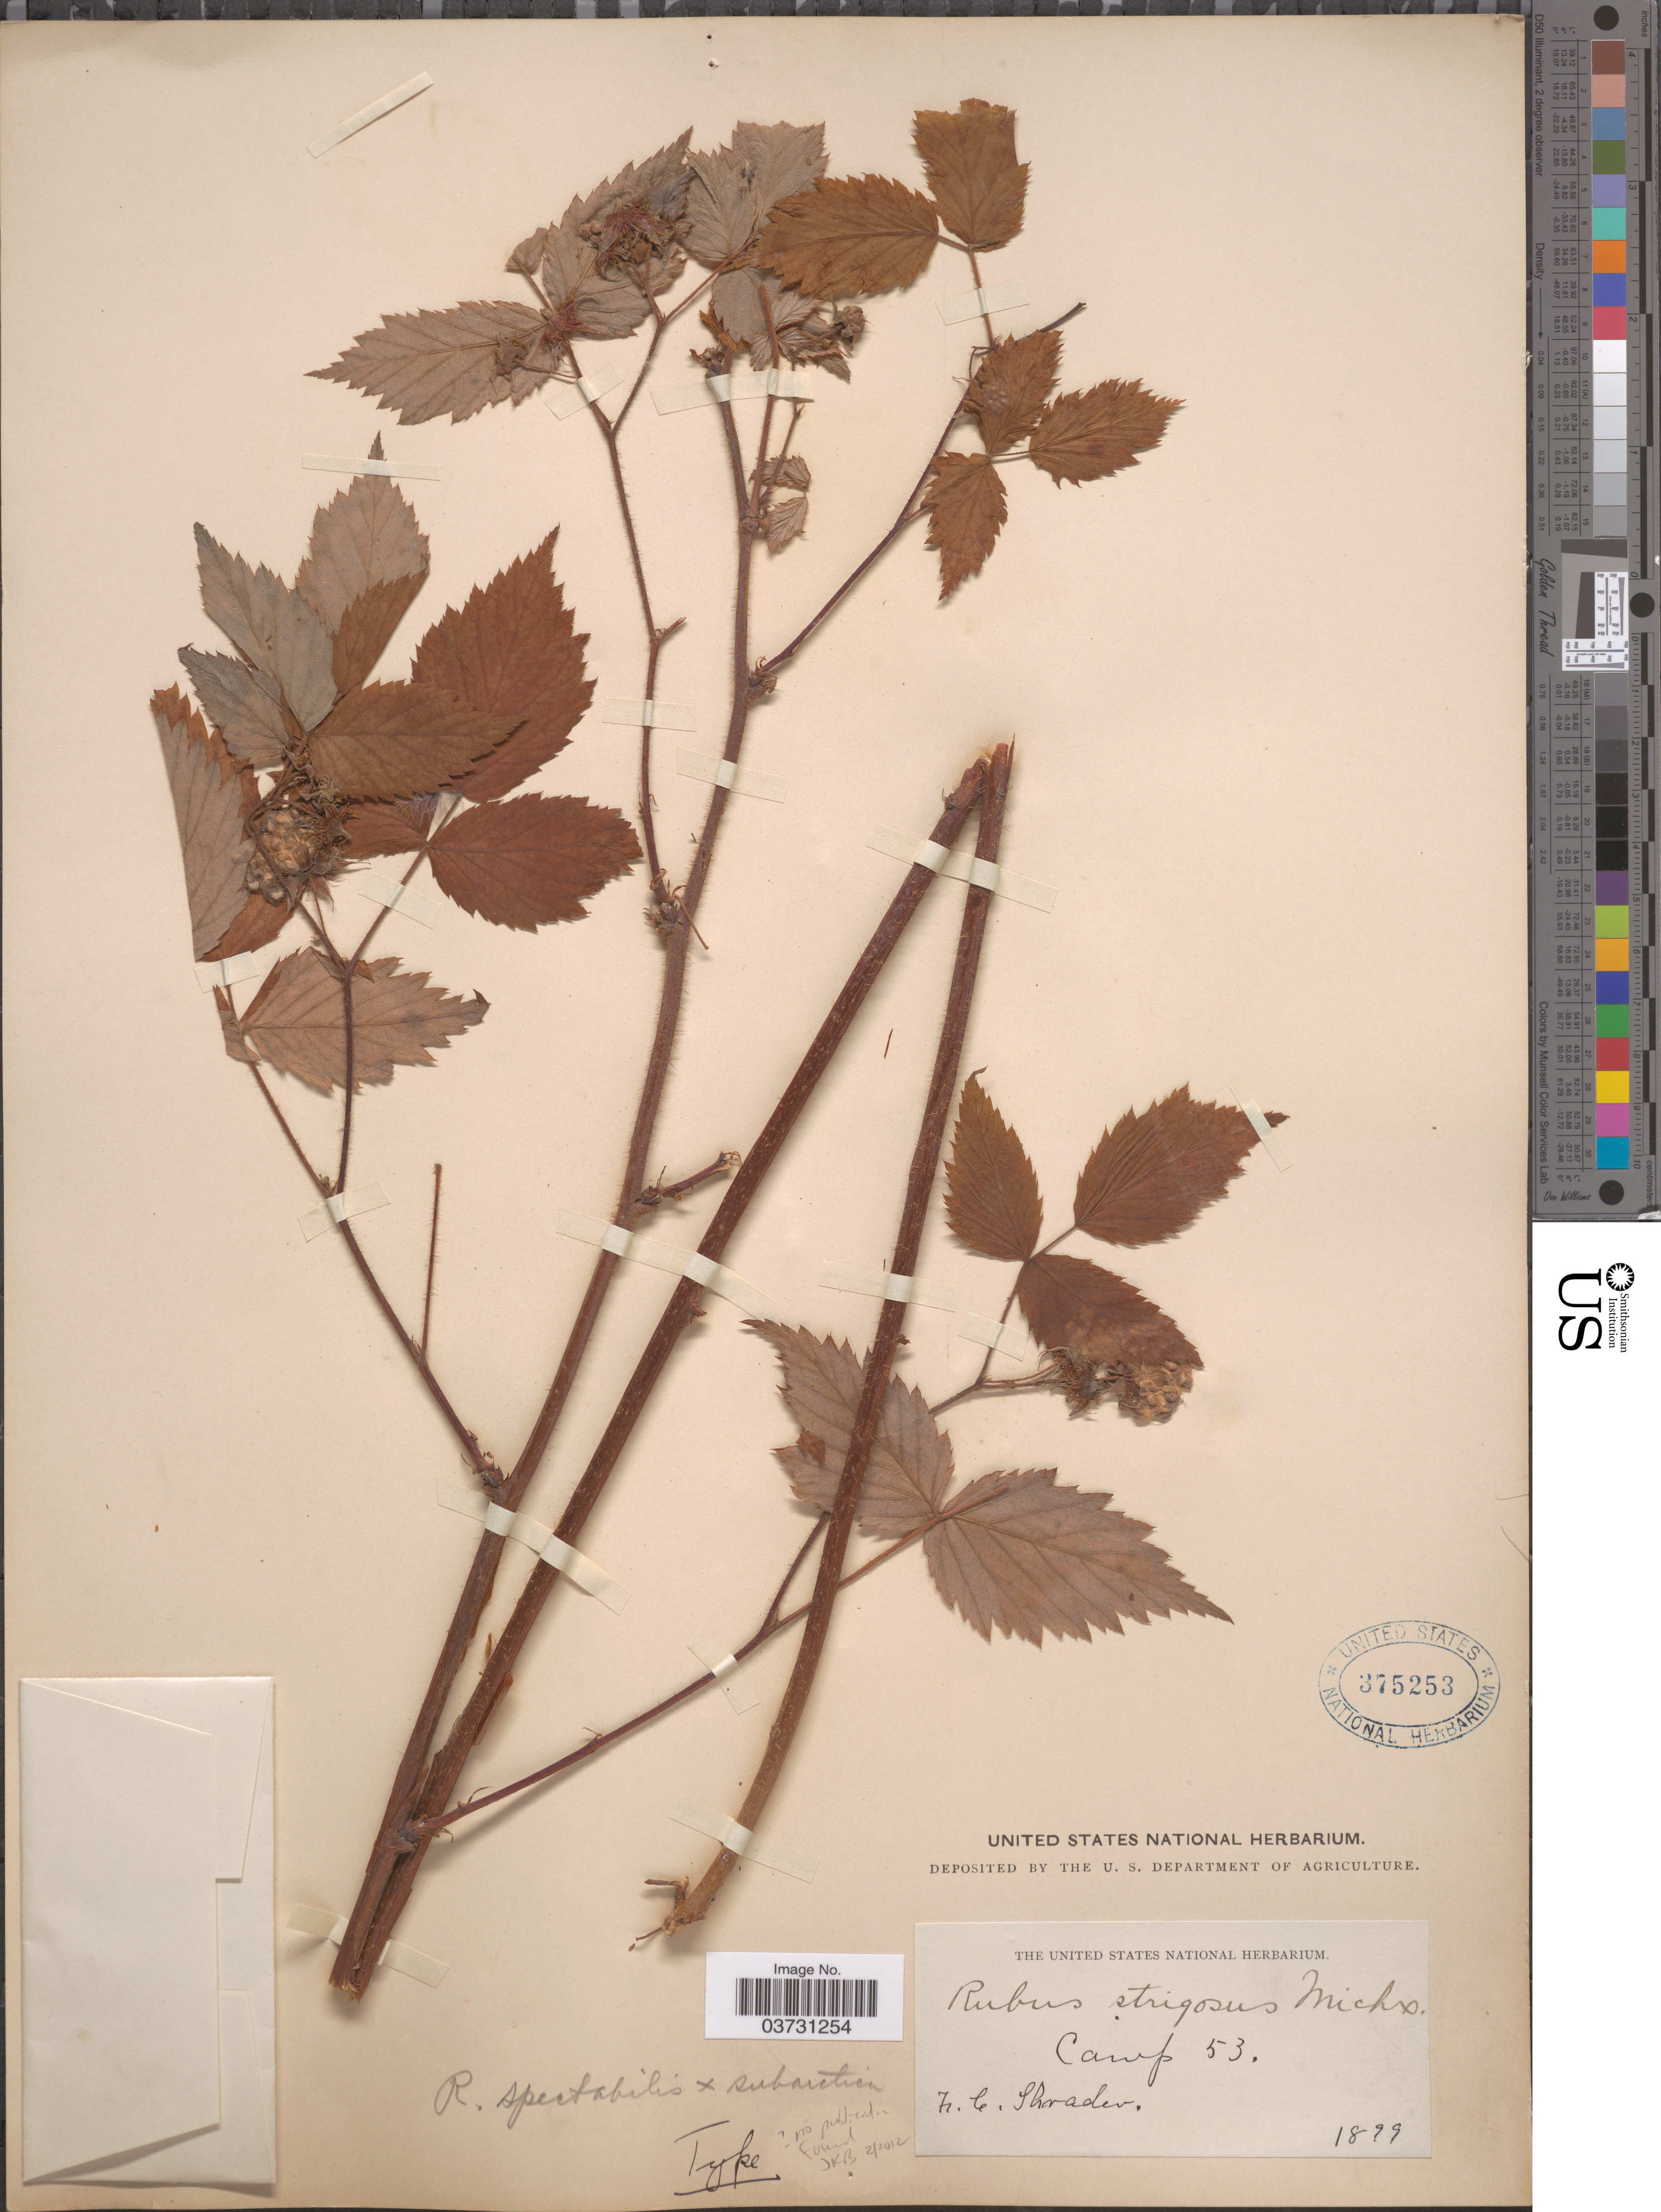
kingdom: Plantae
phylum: Tracheophyta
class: Magnoliopsida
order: Rosales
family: Rosaceae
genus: Rubus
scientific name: Rubus spectabilis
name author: Pursh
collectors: F. C. Schrader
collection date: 1899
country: United States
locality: Camp 53.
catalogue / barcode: US 375253